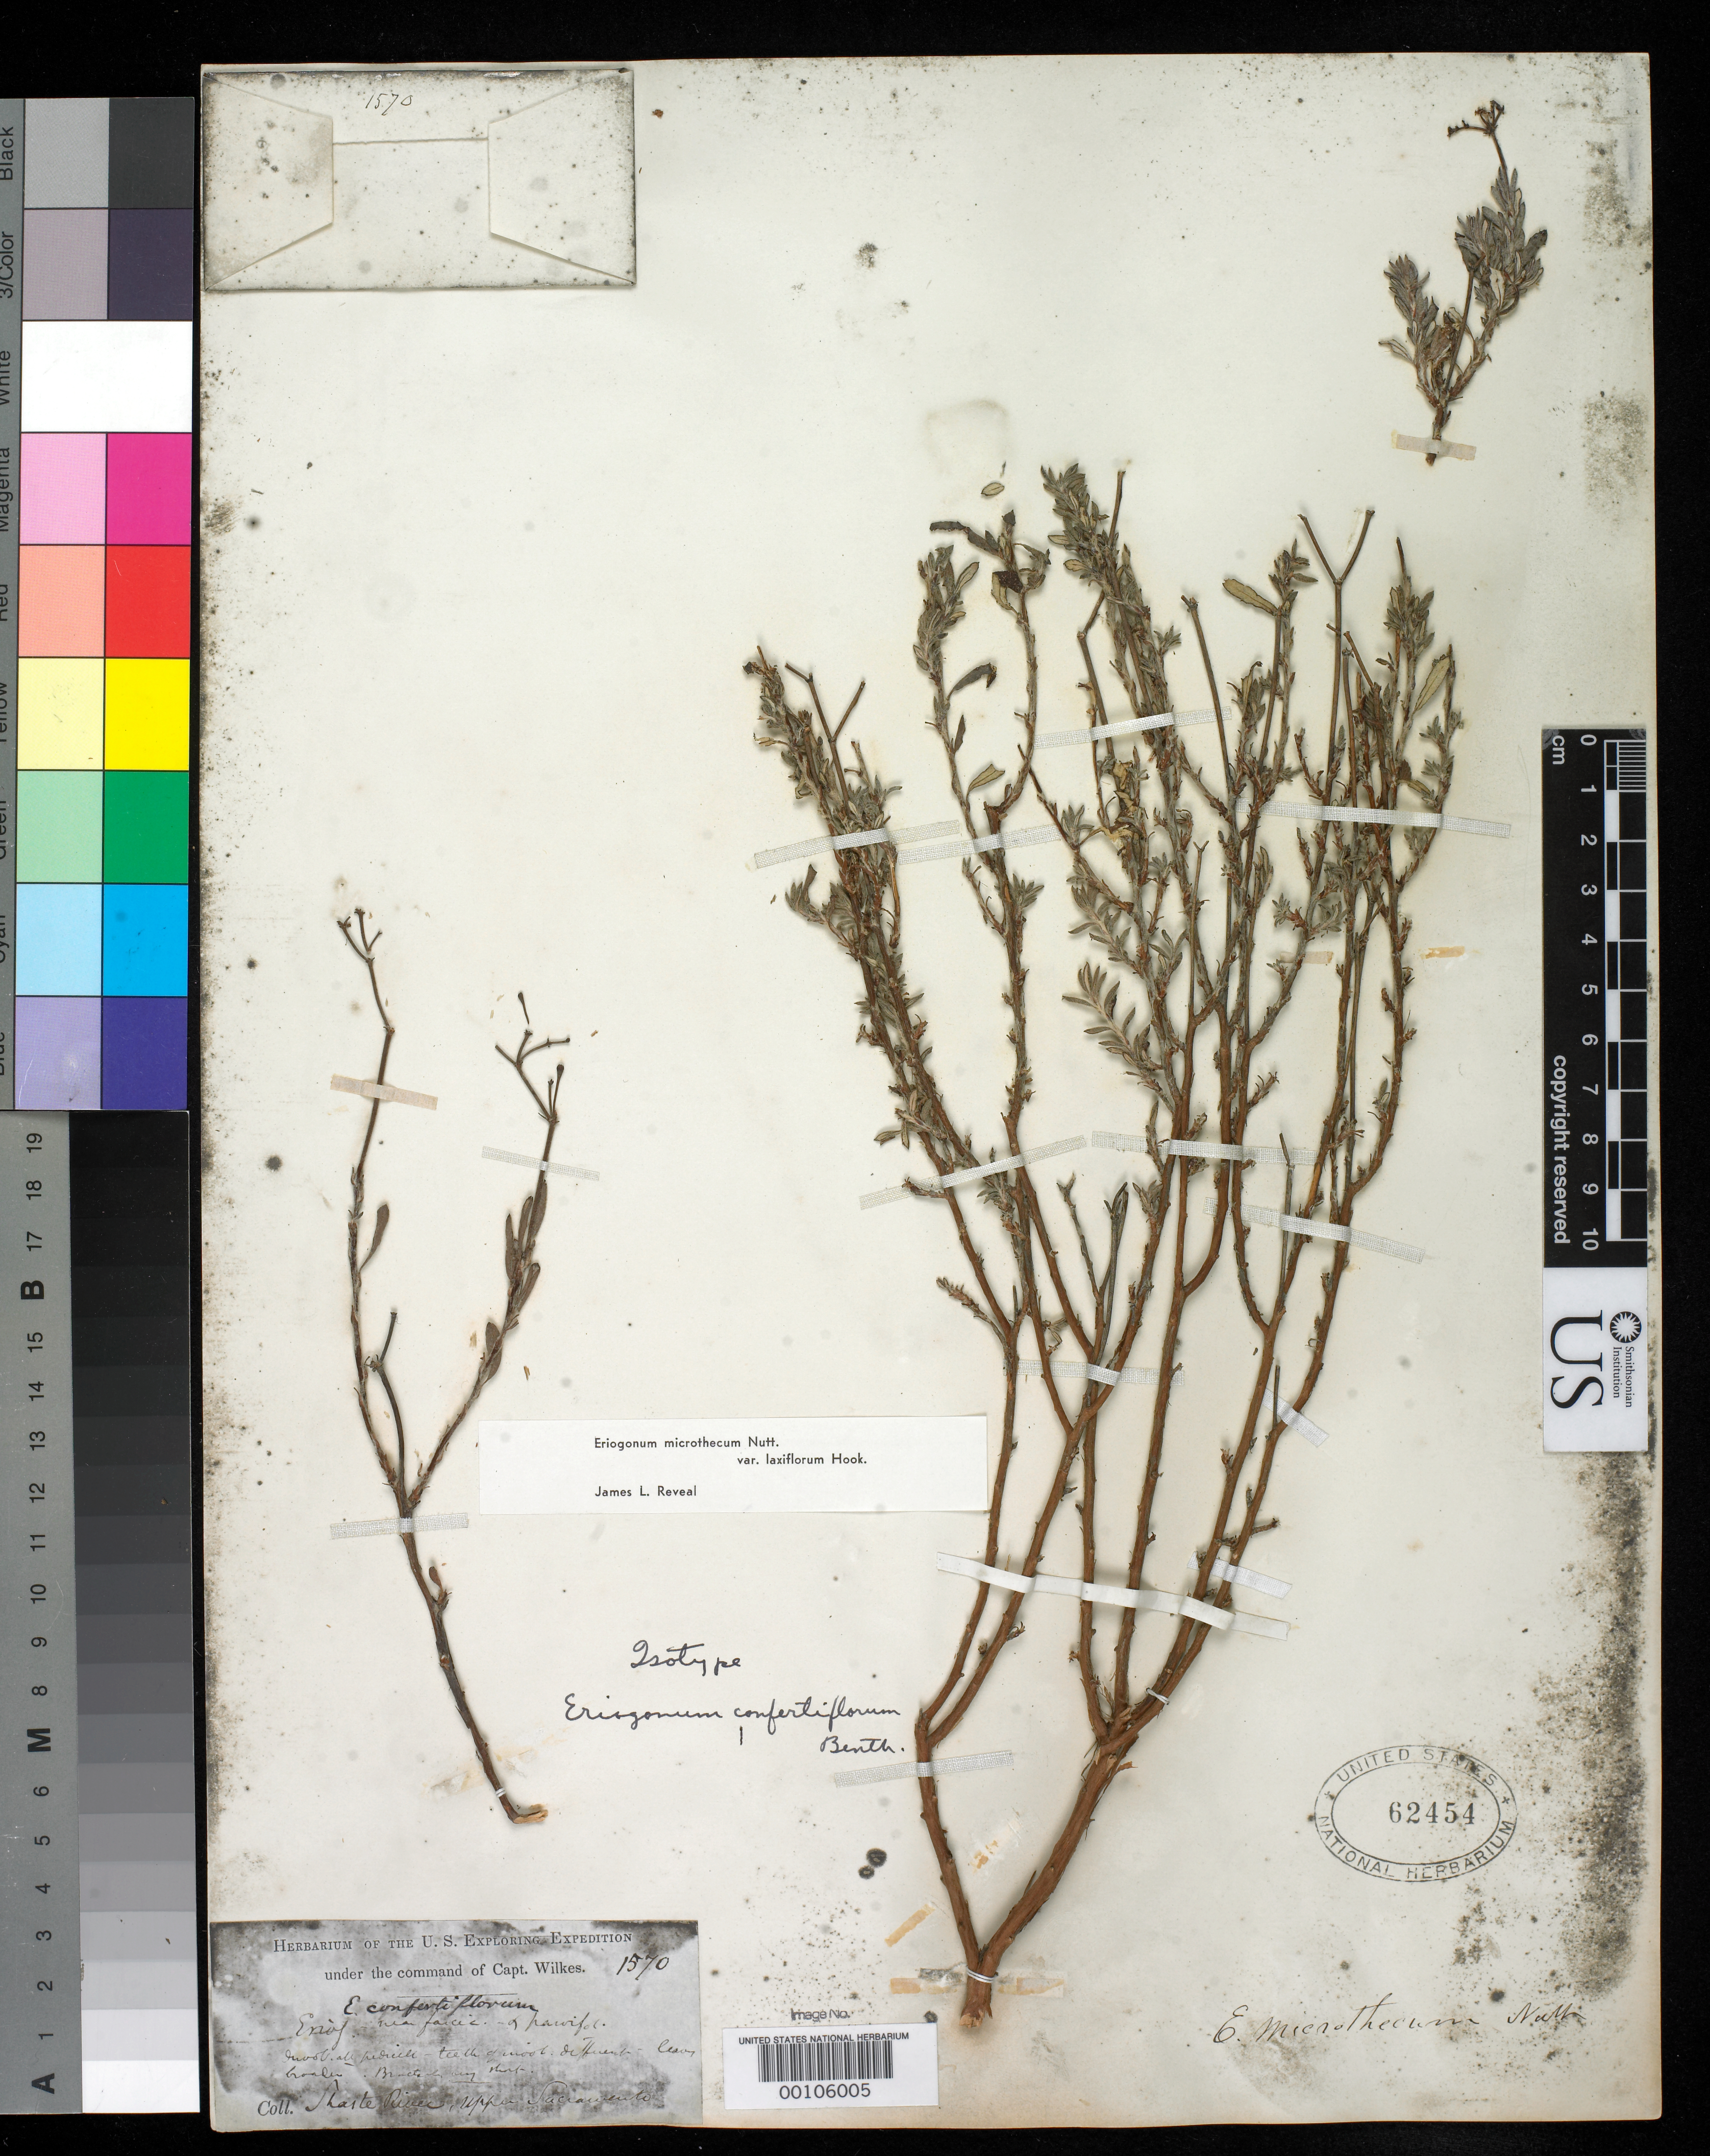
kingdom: Plantae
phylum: Tracheophyta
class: Magnoliopsida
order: Caryophyllales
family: Polygonaceae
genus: Eriogonum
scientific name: Eriogonum confertiflorum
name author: Benth. in DC.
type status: Isotype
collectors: W. D. Brackenridge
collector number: U.S. Explor. Exped. 1570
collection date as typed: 01 Oct 1941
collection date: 1941-10-01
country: United States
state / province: California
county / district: Siskiyou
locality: Shasta River.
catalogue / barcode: US 62454